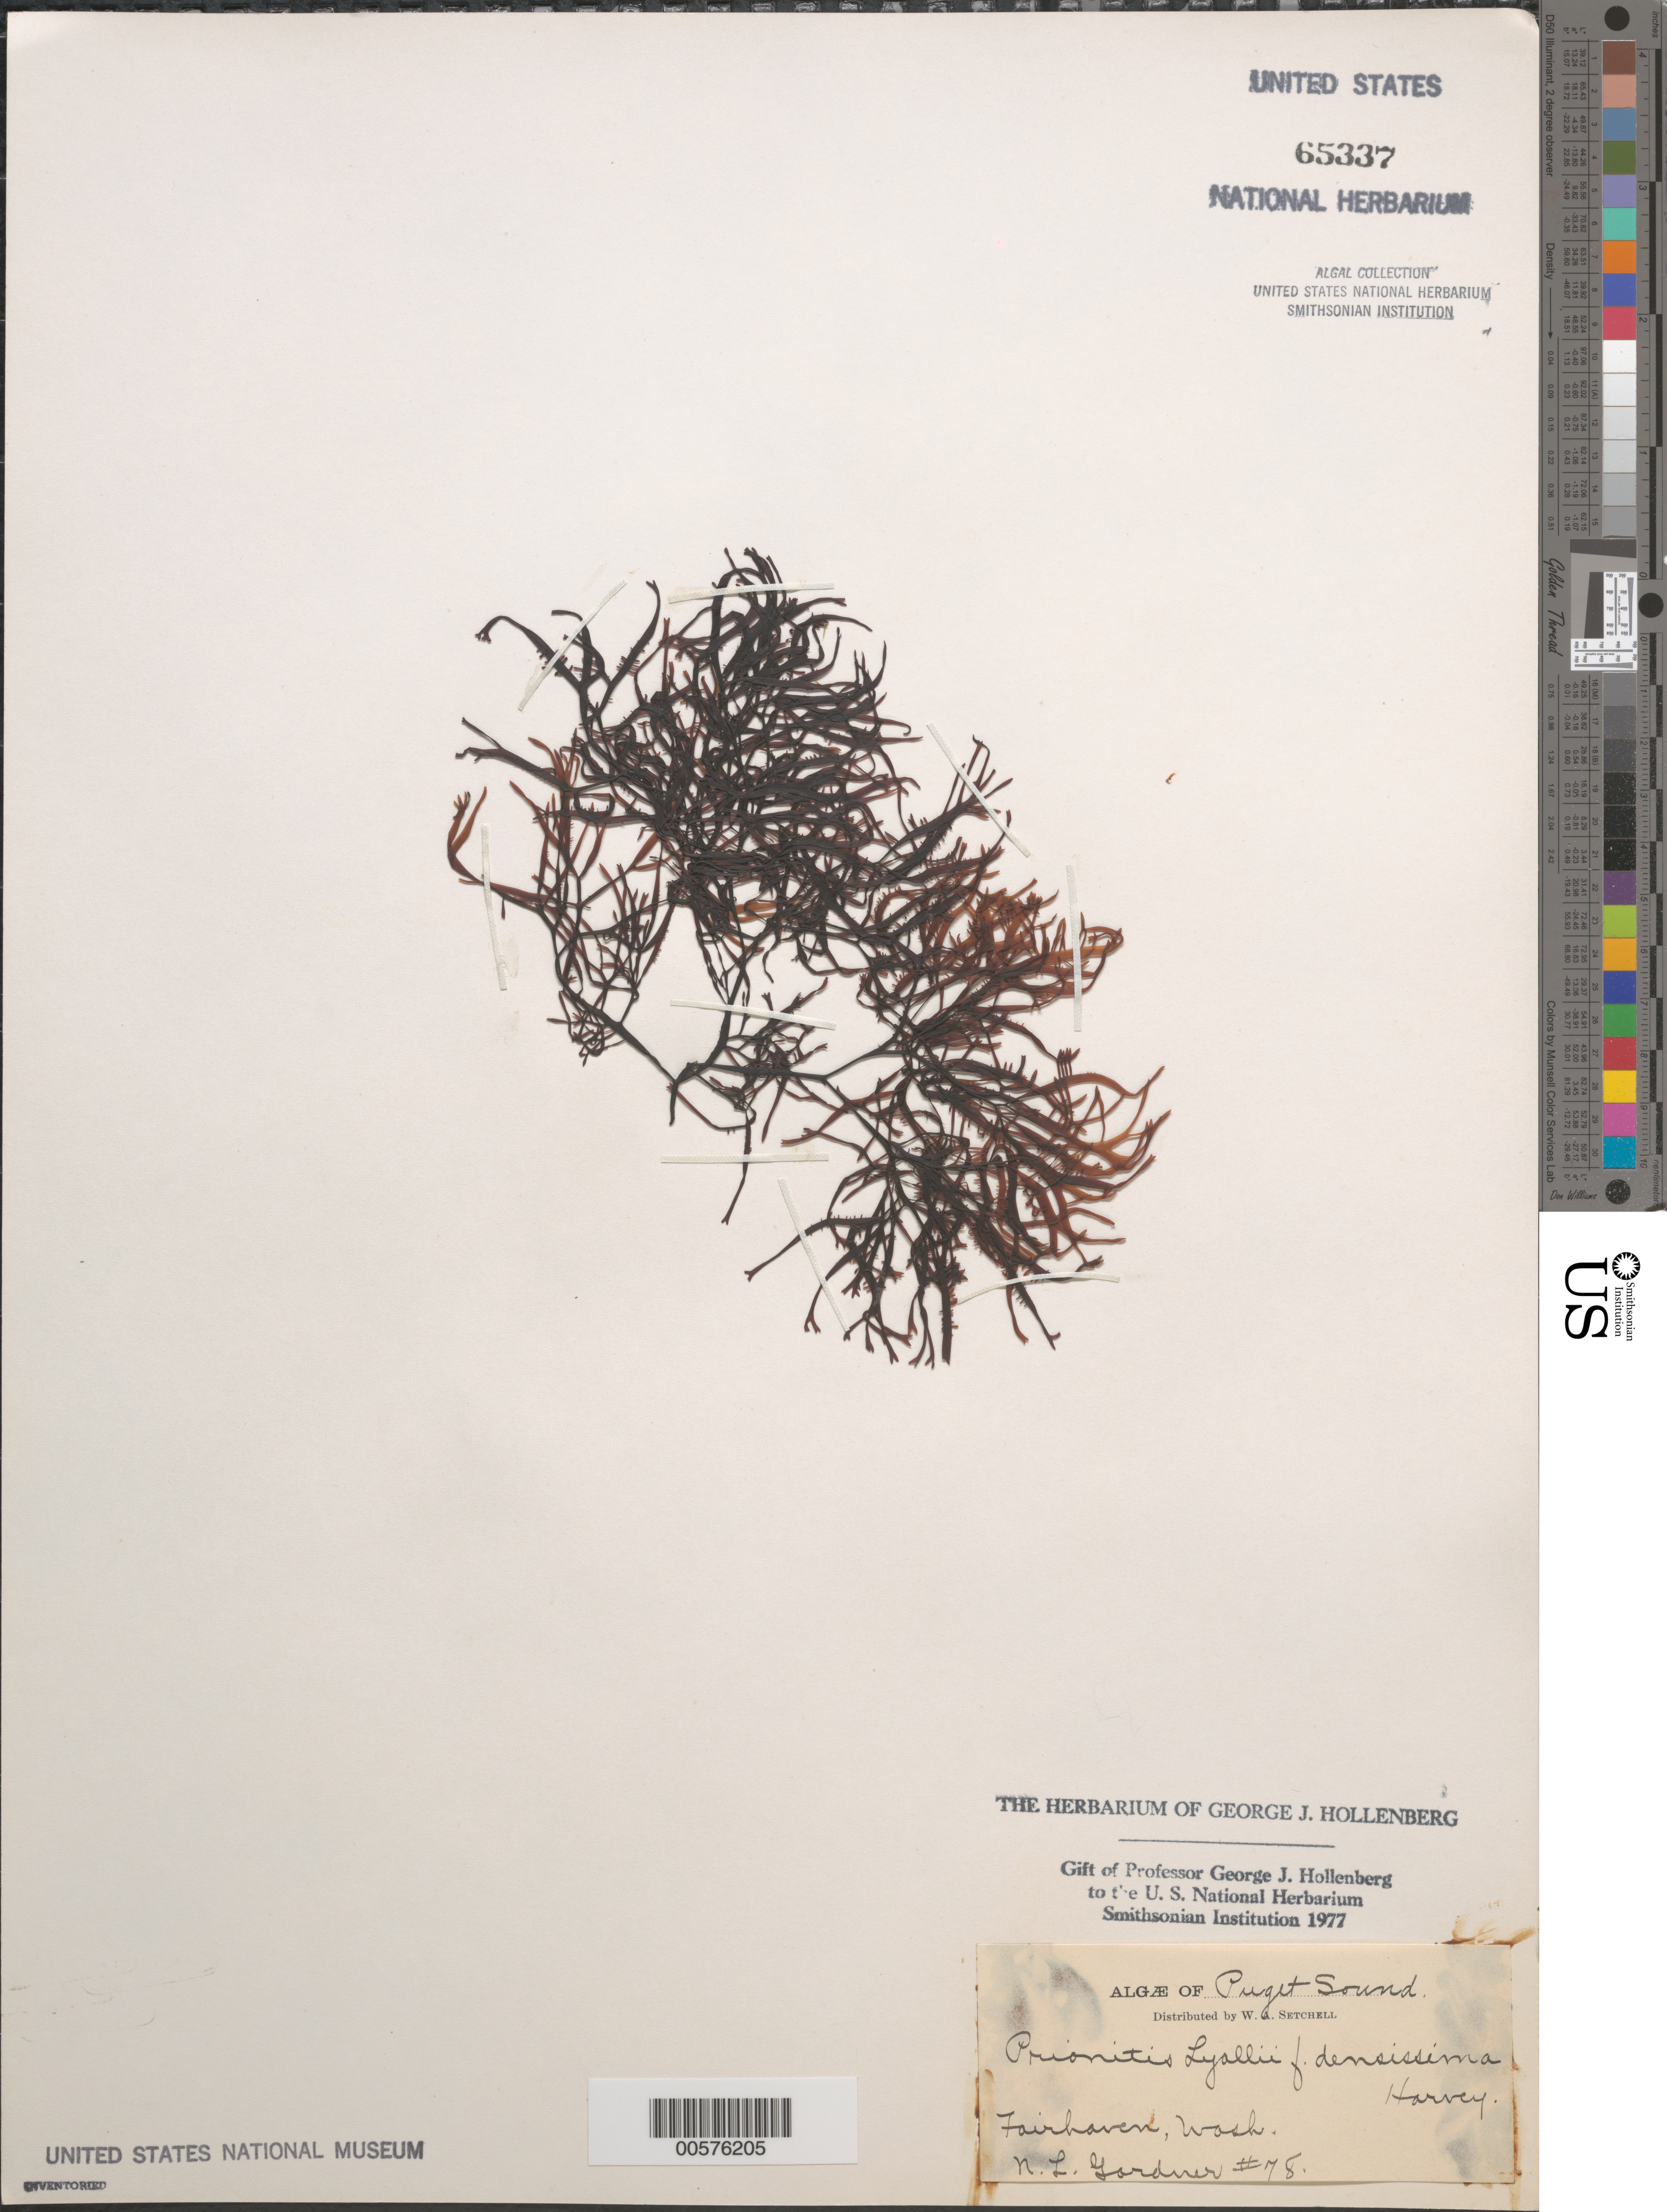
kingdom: Plantae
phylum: Rhodophyta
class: Florideophyceae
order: Cryptonemiales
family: Cryptonemiaceae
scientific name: Prionitis sternbergii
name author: (C. Agardh) J. Agardh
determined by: Algae name updating Project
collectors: N. Gardner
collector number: NLG 78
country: United States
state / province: Washington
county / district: Whatcom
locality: Bellingham (Fairhaven)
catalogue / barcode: US 65337